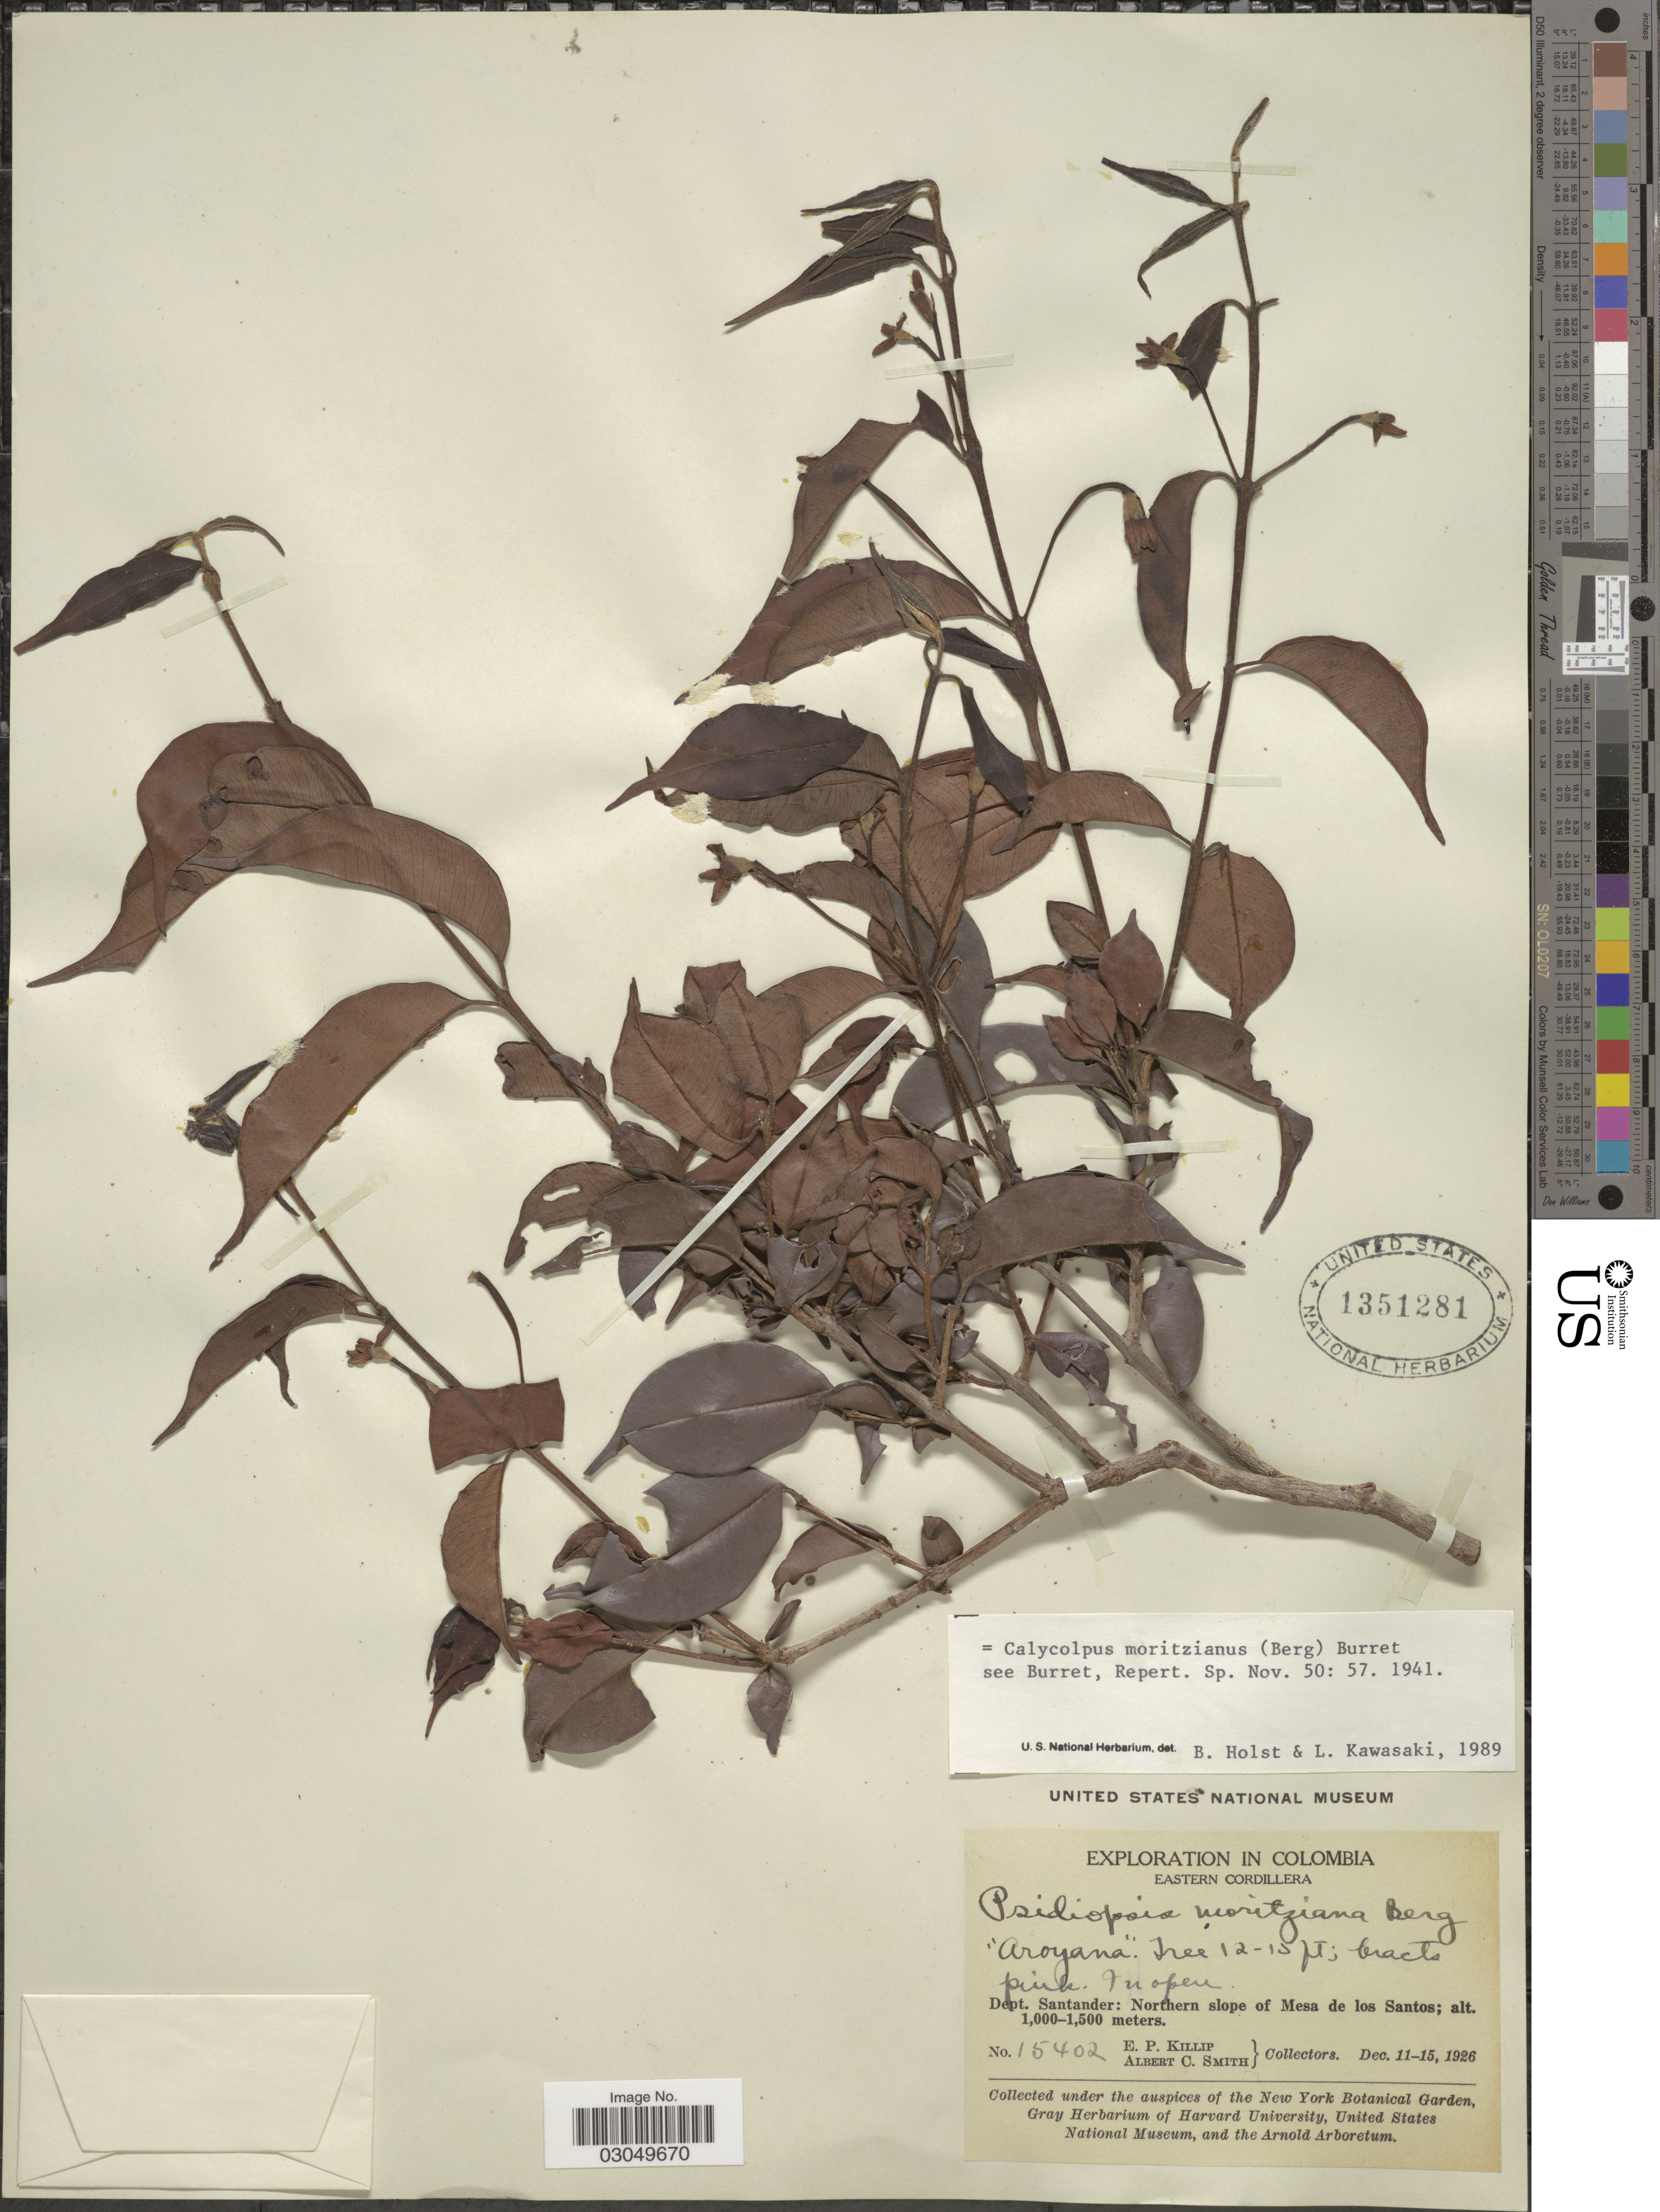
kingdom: Plantae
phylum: Tracheophyta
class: Magnoliopsida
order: Myrtales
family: Myrtaceae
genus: Calycolpus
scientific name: Calycolpus moritzianus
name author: (O. Berg) Burret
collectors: E. P. Killip & A. C. Smith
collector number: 15402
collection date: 1926-12-11/1926-12-15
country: Colombia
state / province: Santander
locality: Eastern Cordillera. Dept. Santander: Northern slope of Mesa de los Santos.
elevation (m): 1000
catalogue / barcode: US 1351281